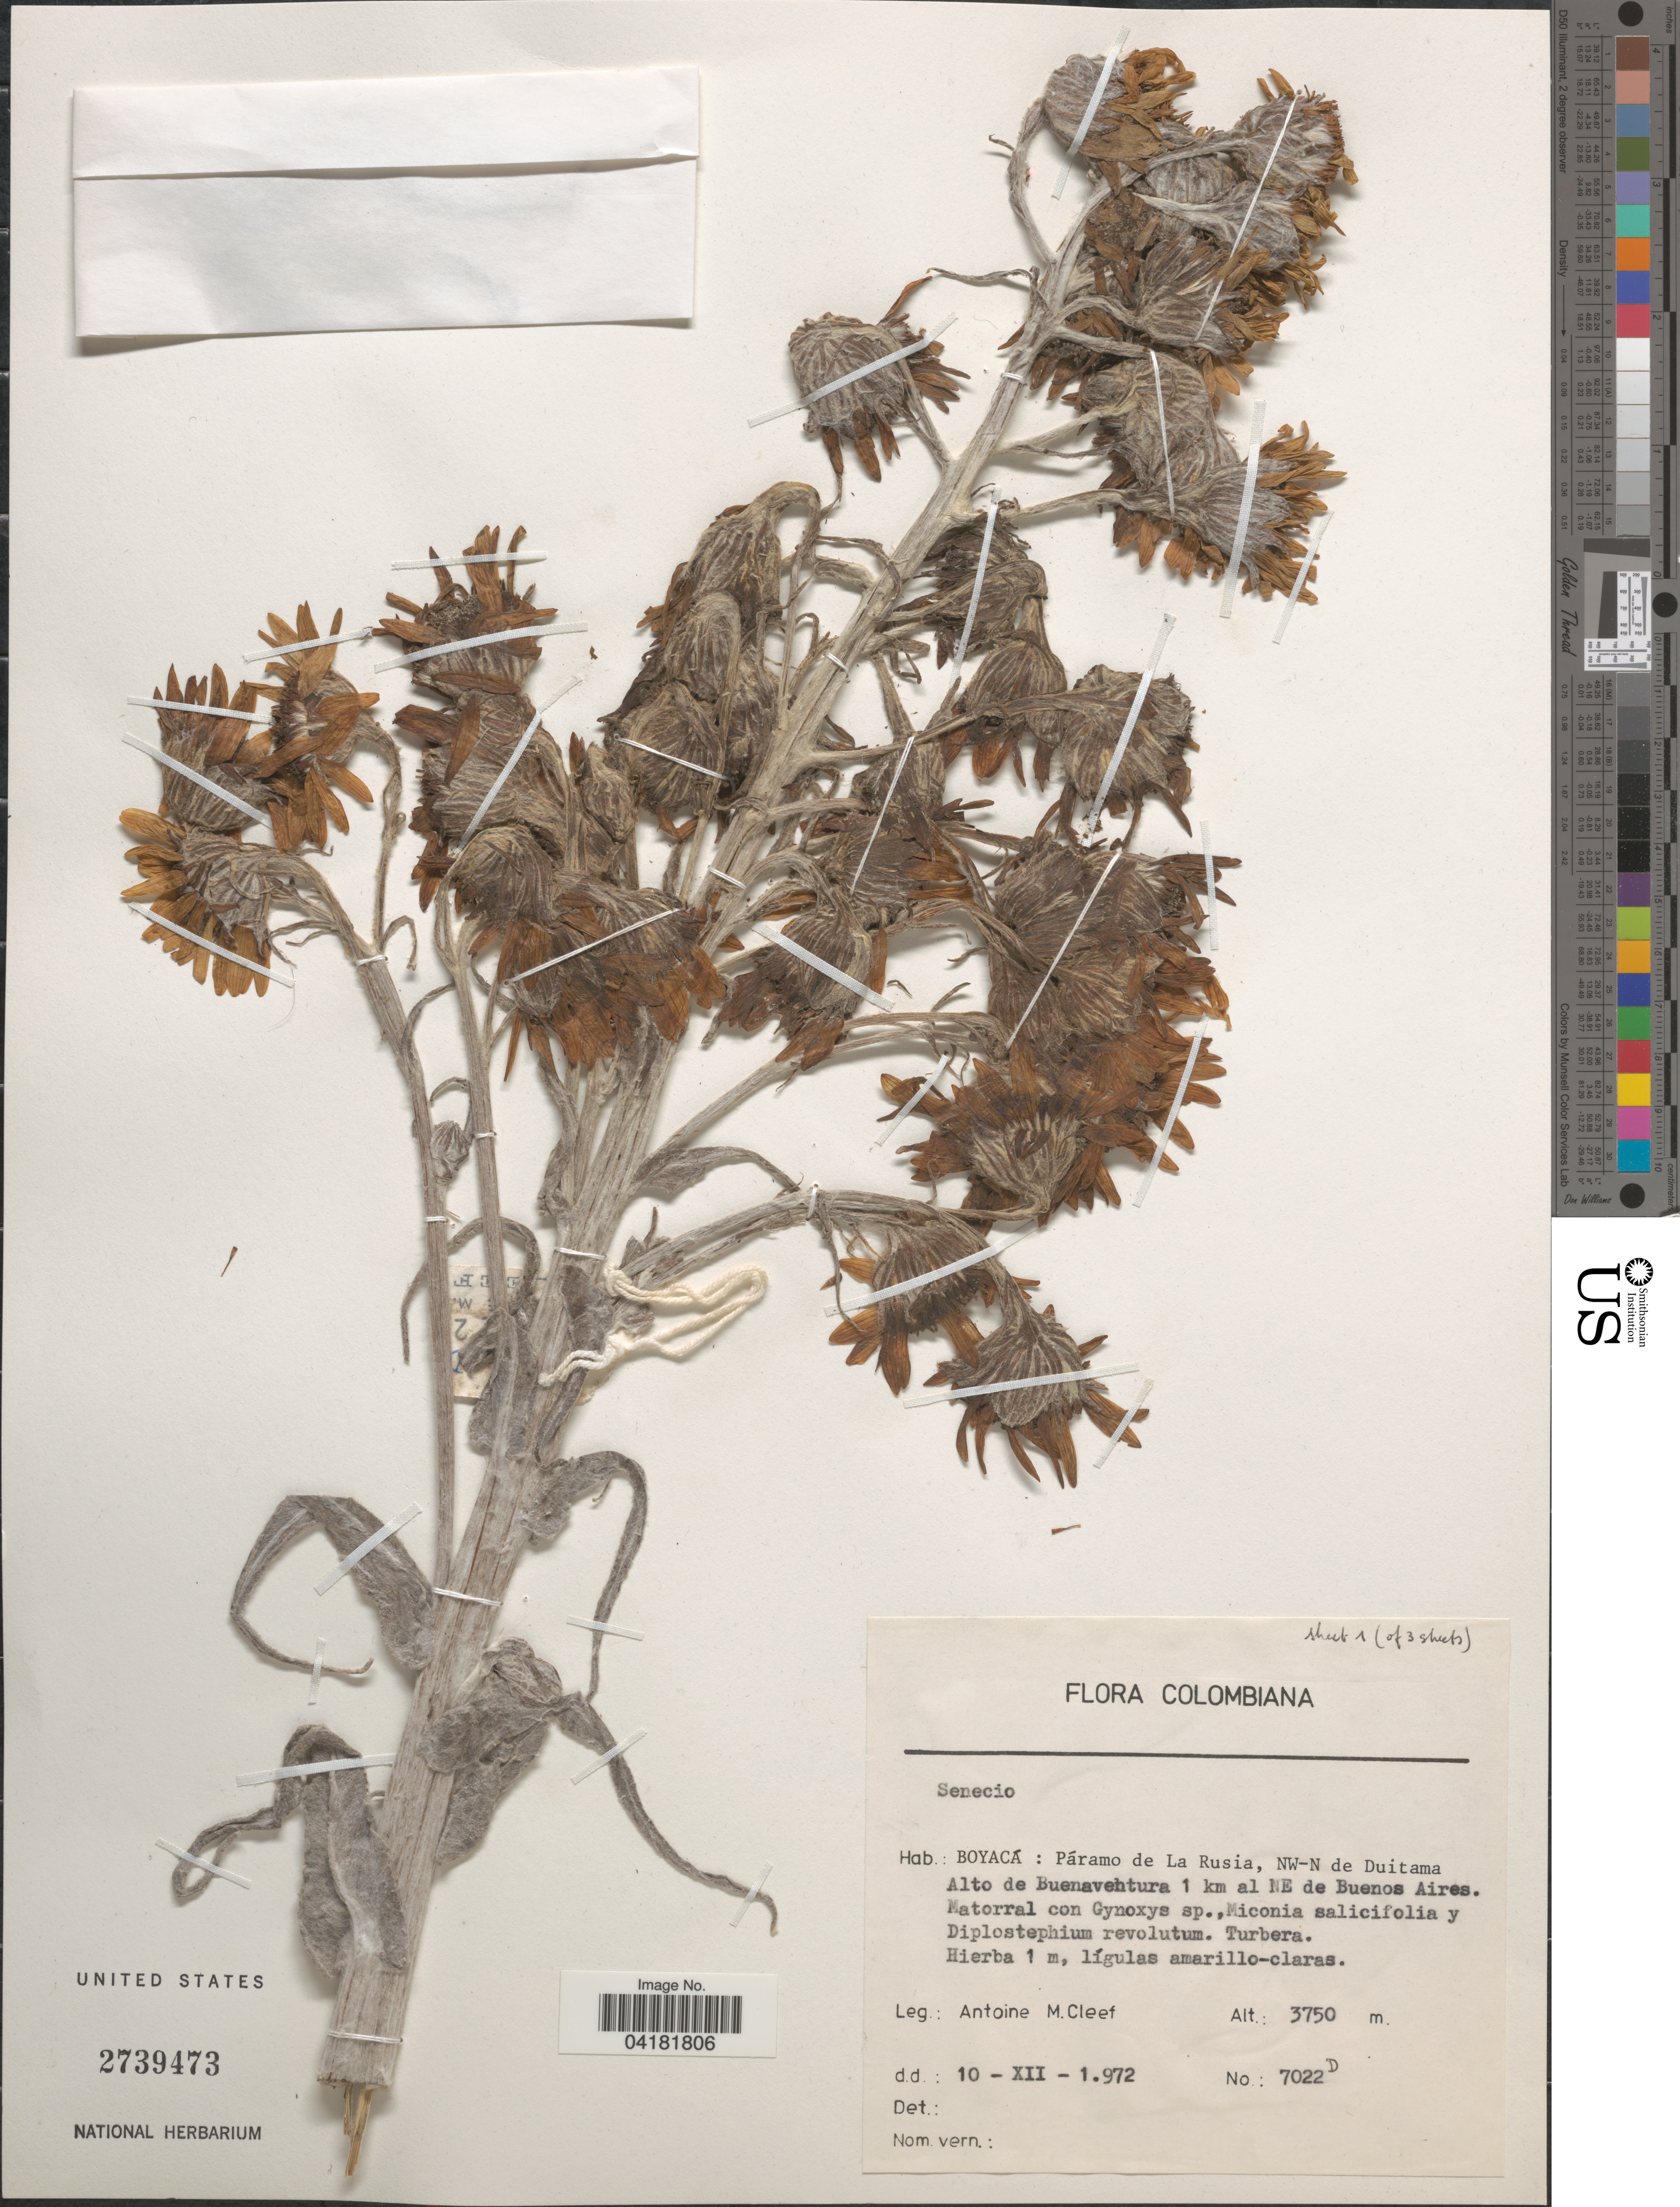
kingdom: Plantae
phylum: Tracheophyta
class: Magnoliopsida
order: Asterales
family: Asteraceae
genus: Senecio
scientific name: Senecio sp.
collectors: A. M. Cleef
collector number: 7022D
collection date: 1972-12-10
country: Colombia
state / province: Boyacá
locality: Colombiana. Páramo de La Rusia, NW-N de Duitama. Alto de Buenaventura 1 km al NE de Buenos Aires.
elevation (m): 3750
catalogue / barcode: US 2739473